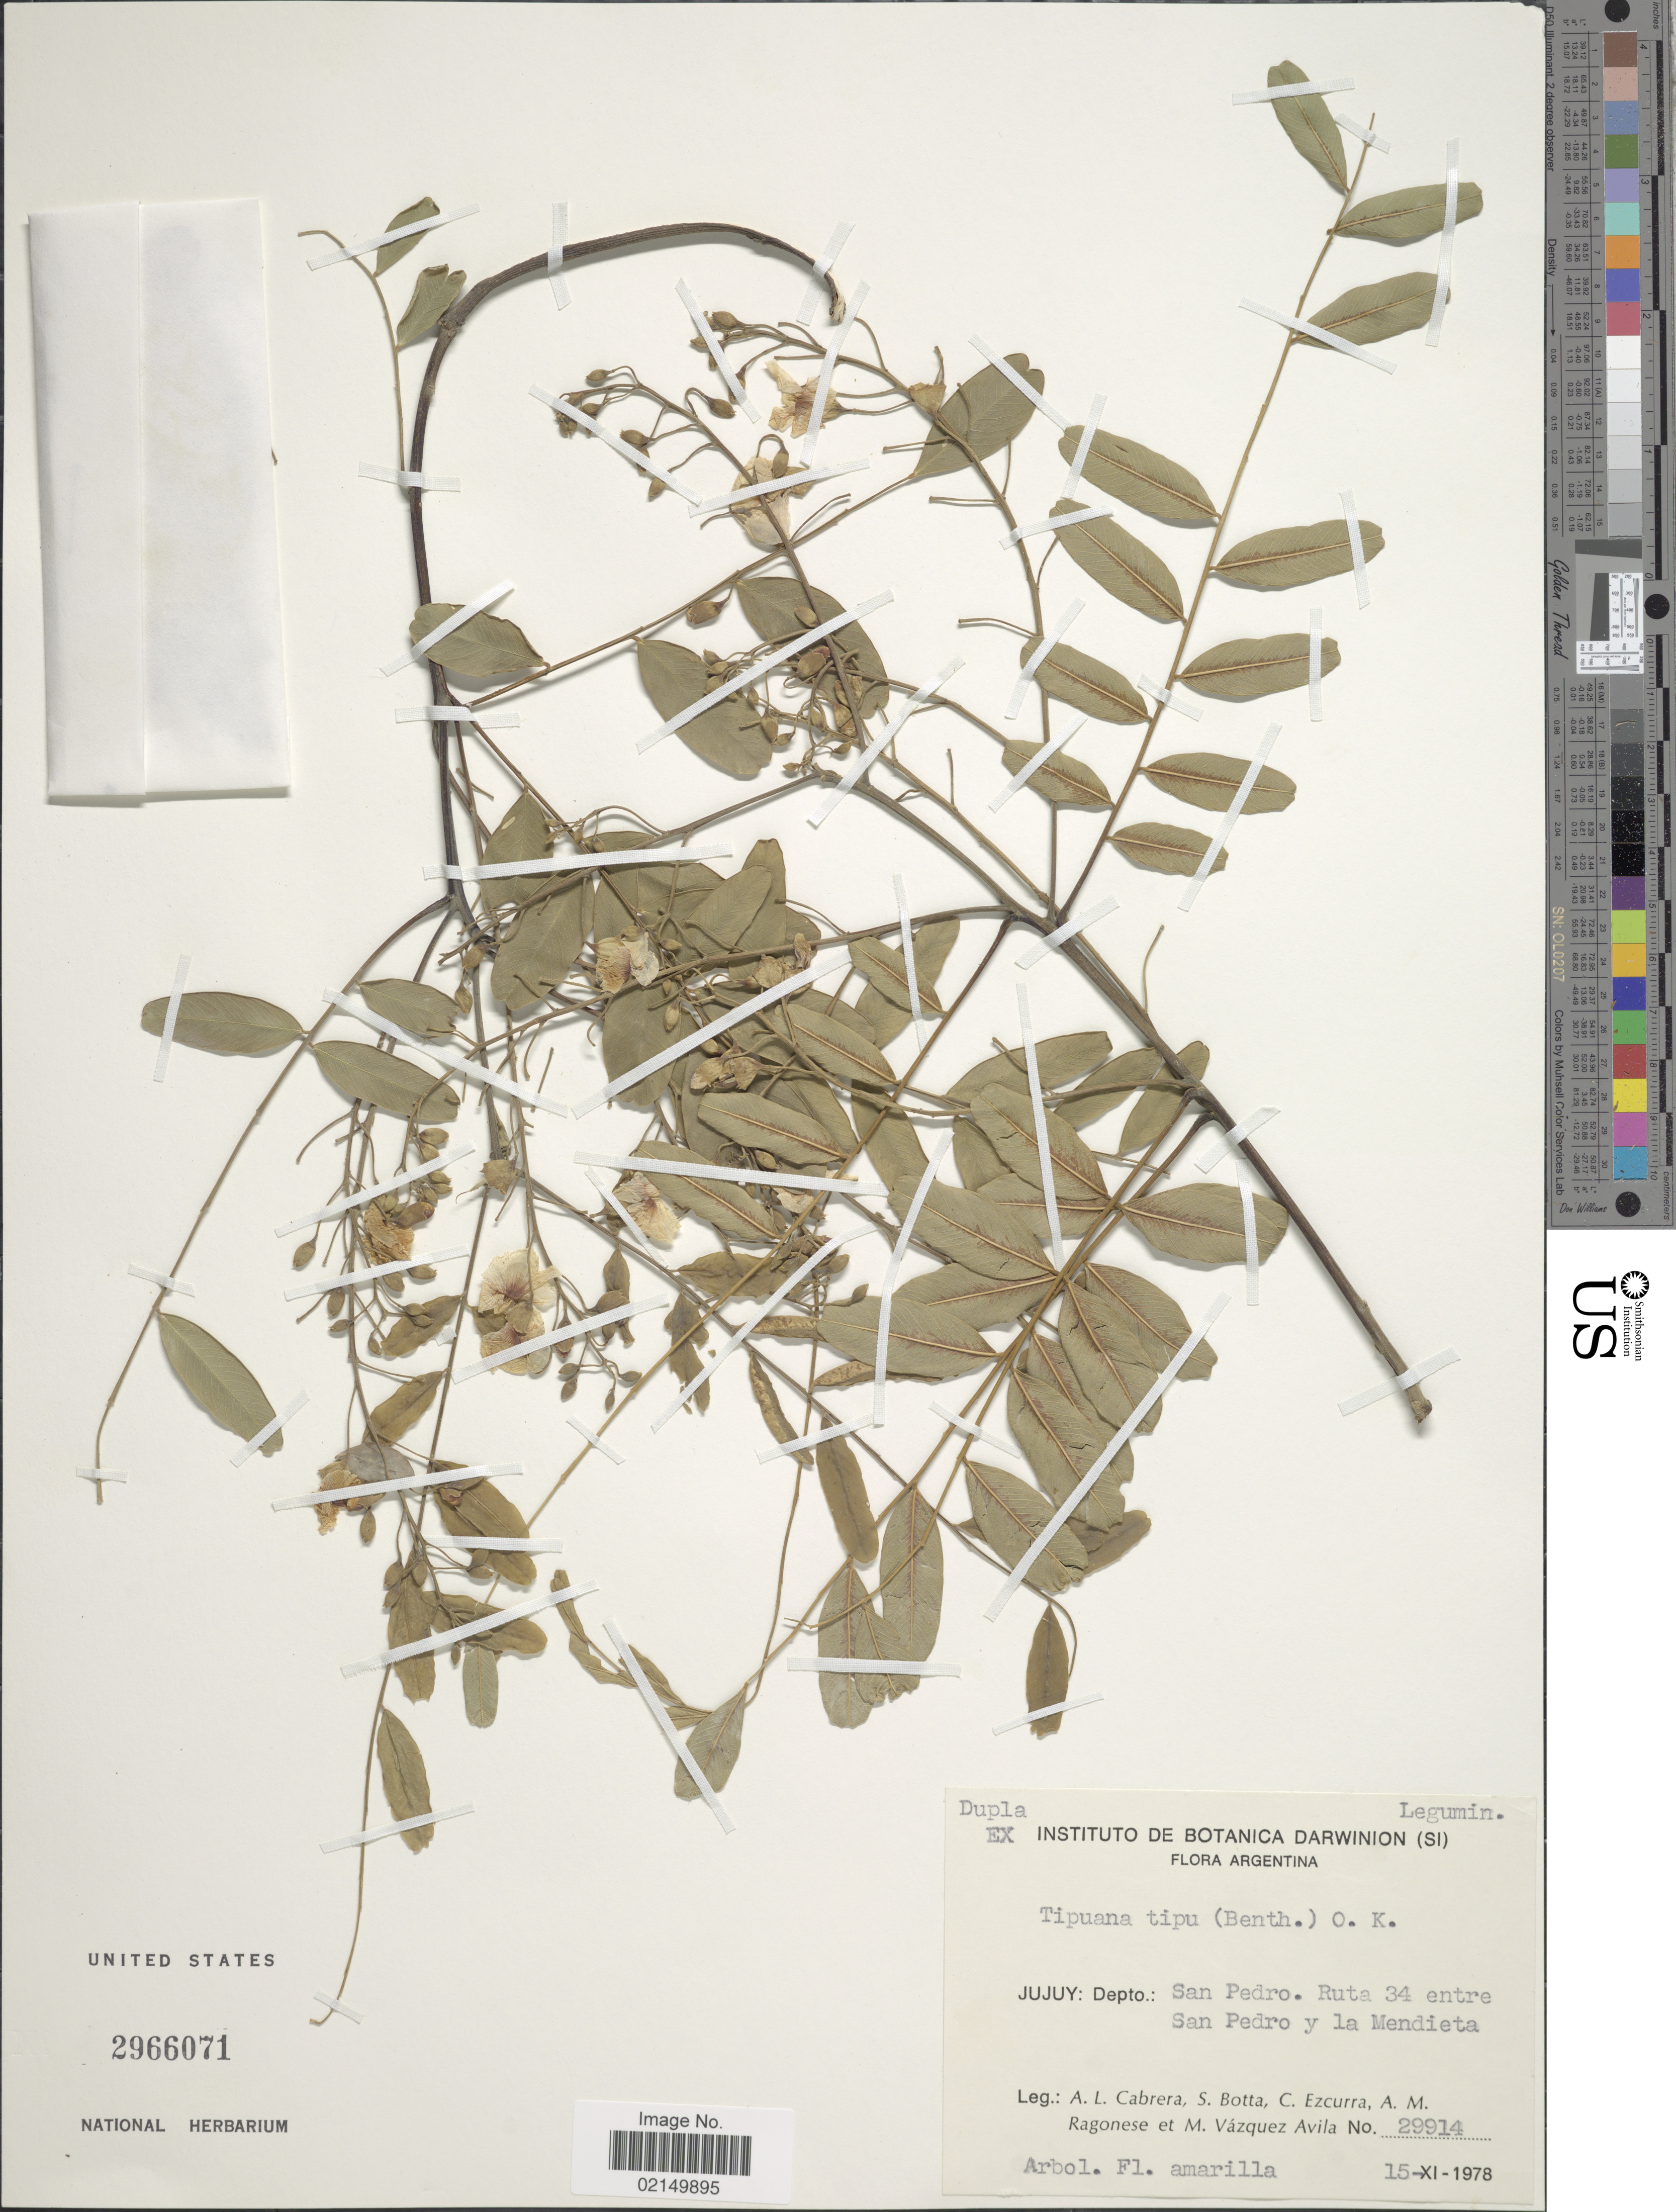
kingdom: Plantae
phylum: Tracheophyta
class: Magnoliopsida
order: Fabales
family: Fabaceae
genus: Tipuana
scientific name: Tipuana tipu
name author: (Benth.) Kuntze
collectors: A. L. Cabrera, S. Botta, C. Ezcurra, A. Ragonese & M. D. Vázquez A.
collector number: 29914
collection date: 1978-11-15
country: Argentina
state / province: Jujuy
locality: Depto San Pedro. Ruta 34 entre San Pedro y la Mendieta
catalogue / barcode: US 2966071